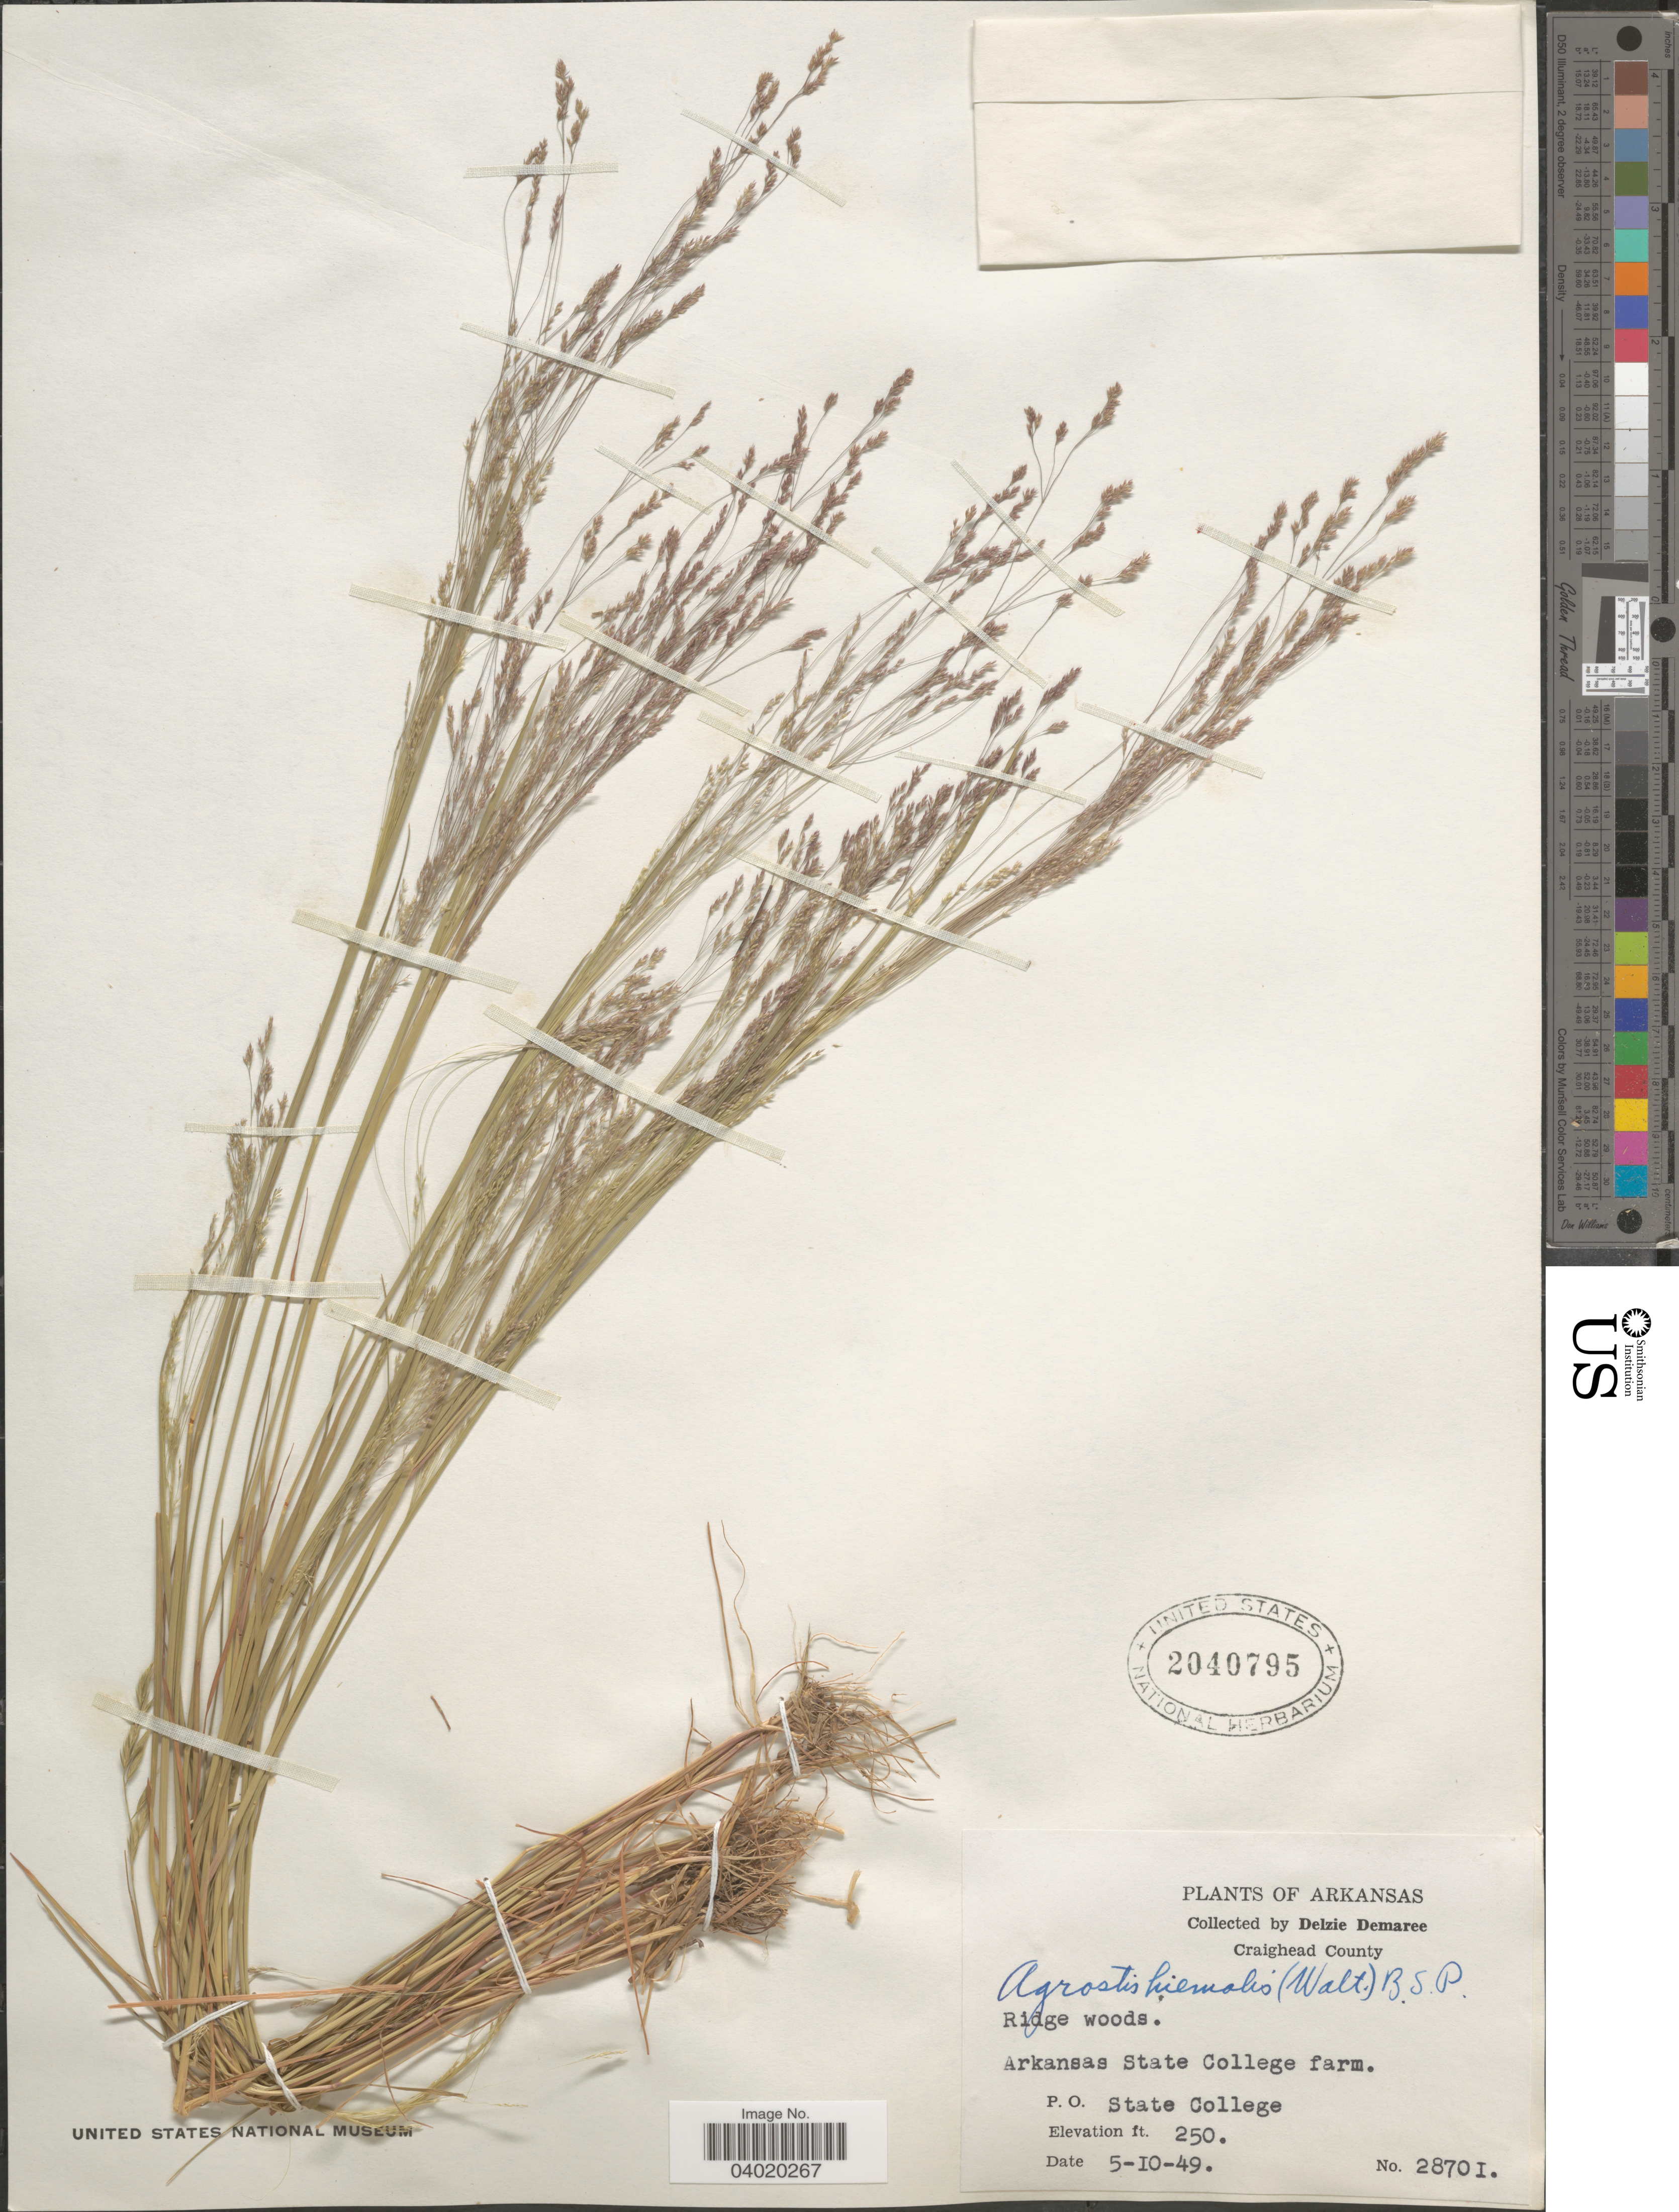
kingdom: Plantae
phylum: Tracheophyta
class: Liliopsida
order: Poales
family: Poaceae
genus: Agrostis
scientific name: Agrostis hyemalis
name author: (Walter) Britton et al.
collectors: D. Demaree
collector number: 28701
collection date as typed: Transcribed d/m/y: 10/5/49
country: United States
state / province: Arkansas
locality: Craighead County. Arkansas State College farm. P. O. State College.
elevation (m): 76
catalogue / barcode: US 2040795